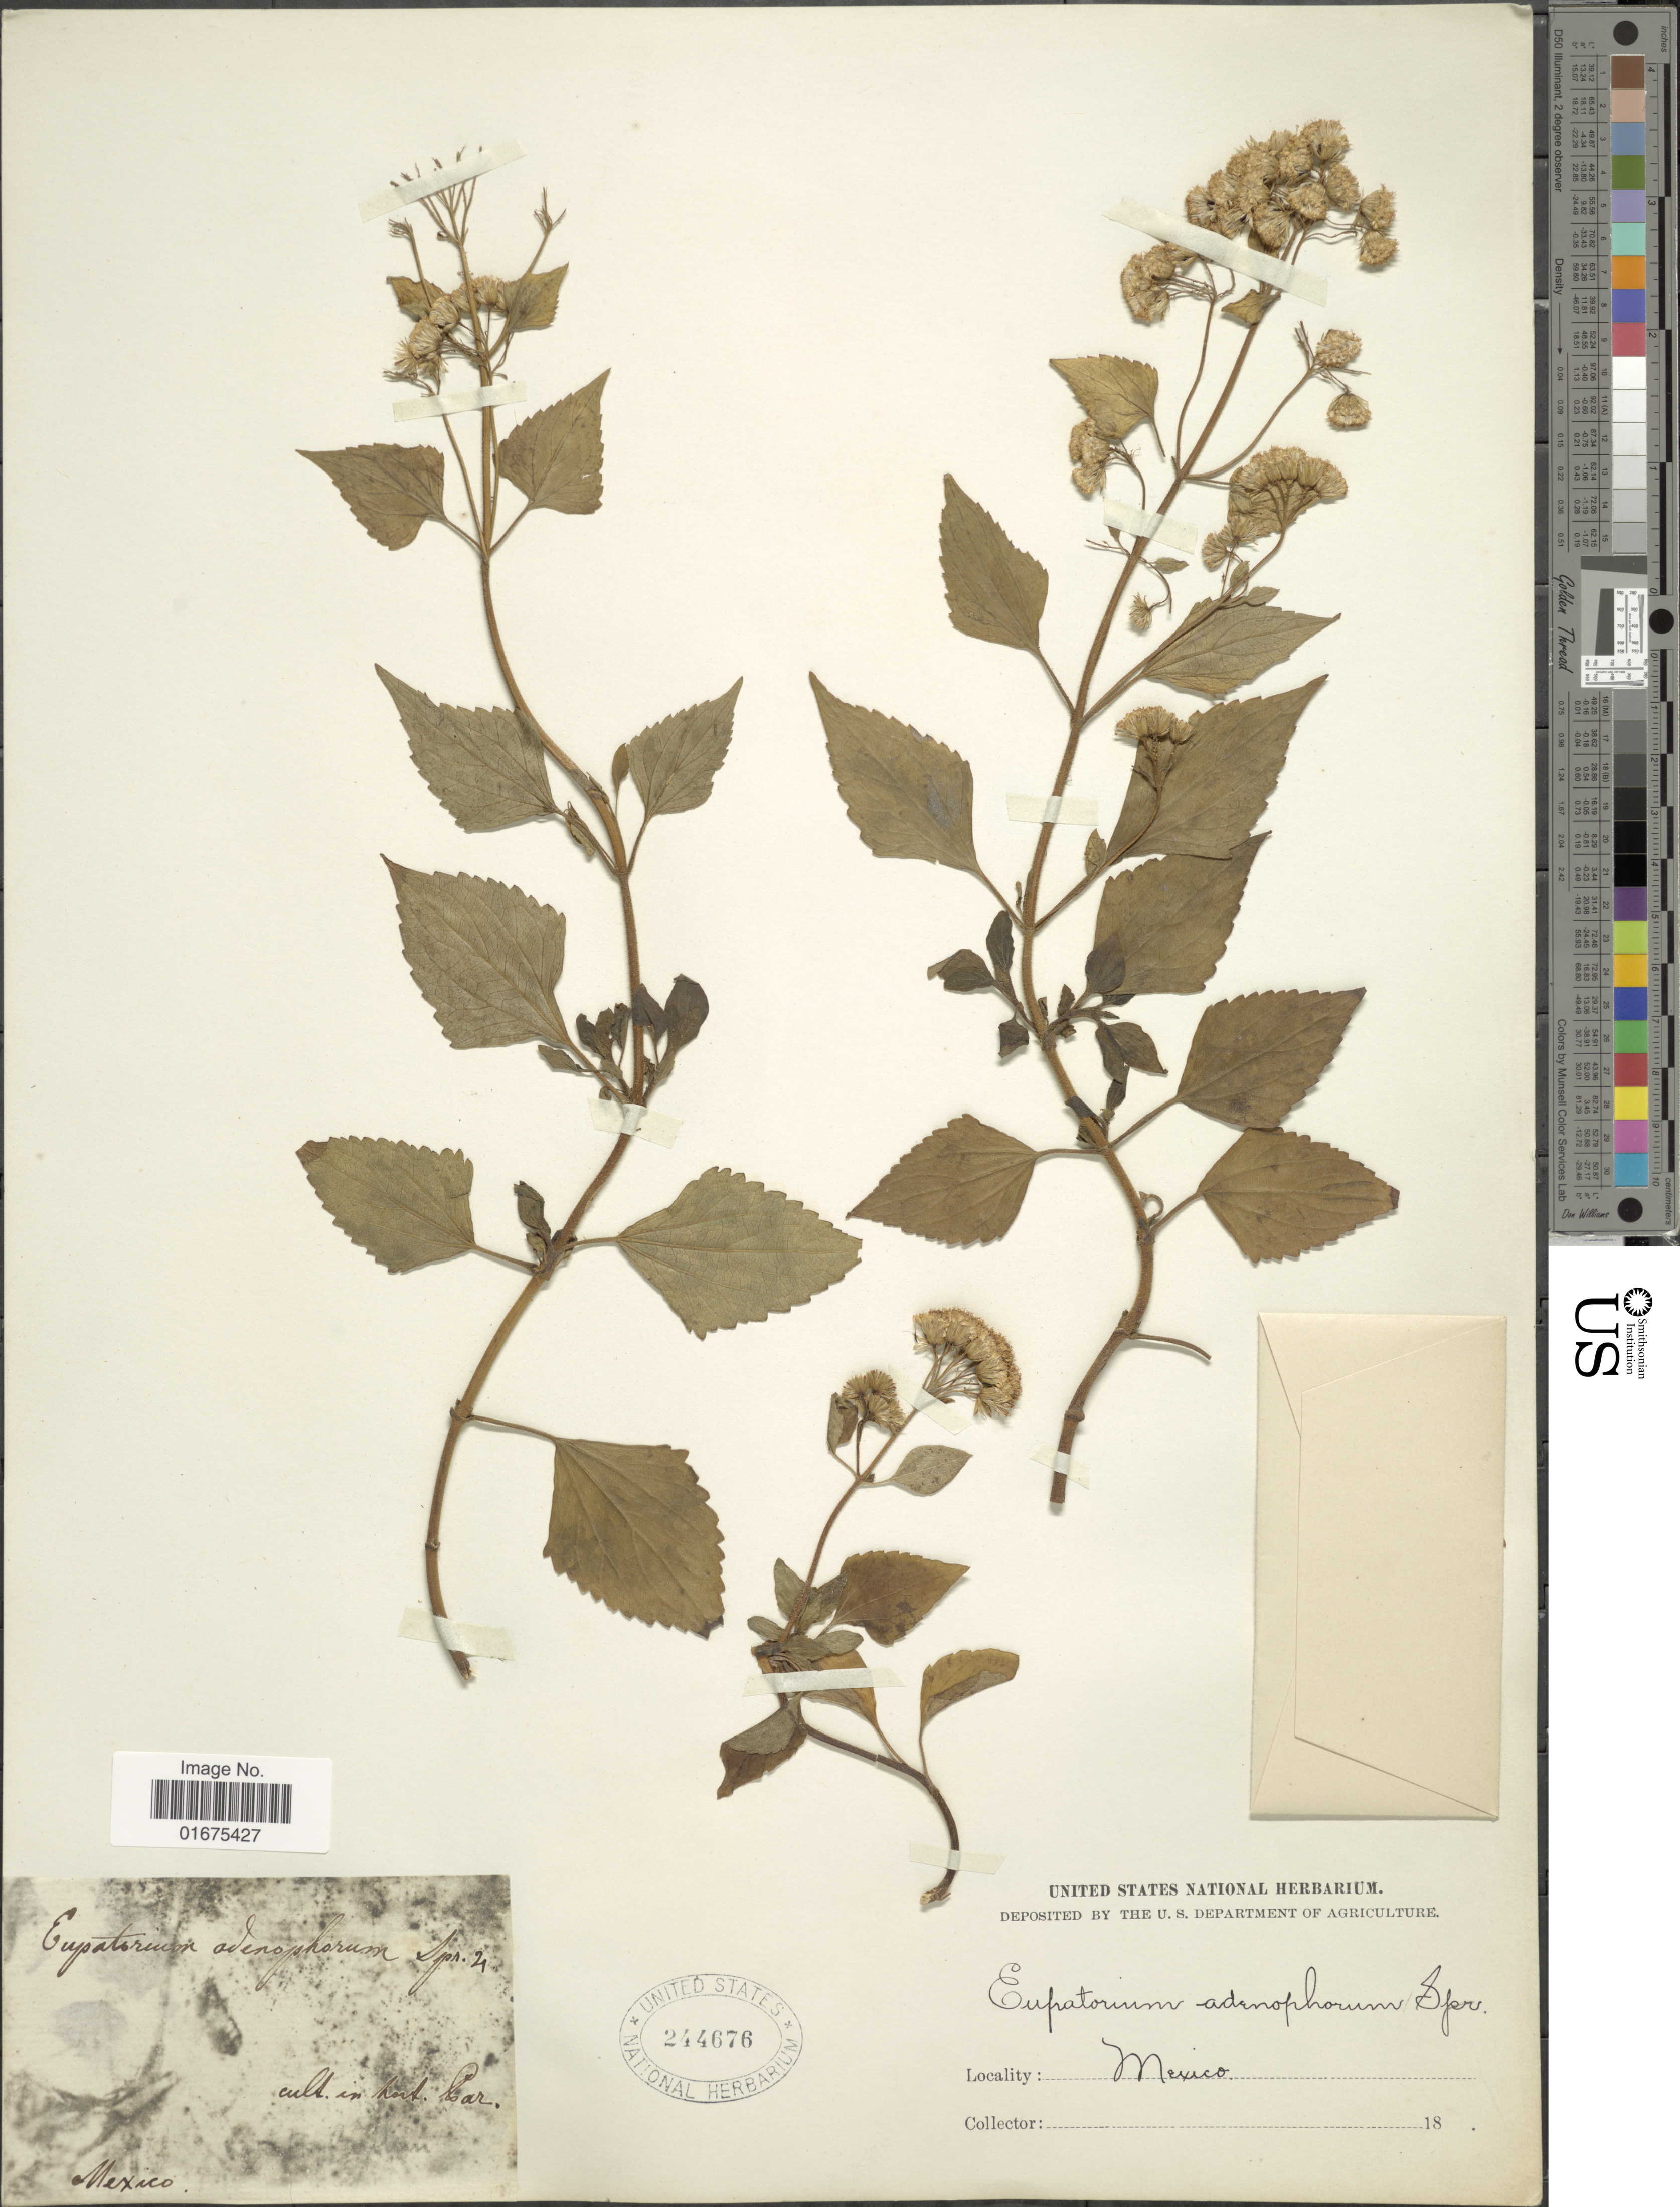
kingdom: Plantae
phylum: Tracheophyta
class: Magnoliopsida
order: Asterales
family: Asteraceae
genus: Ageratina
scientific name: Ageratina adenophora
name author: (Spreng.) R.M. King & H. Rob.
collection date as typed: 18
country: Mexico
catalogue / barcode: US 244676